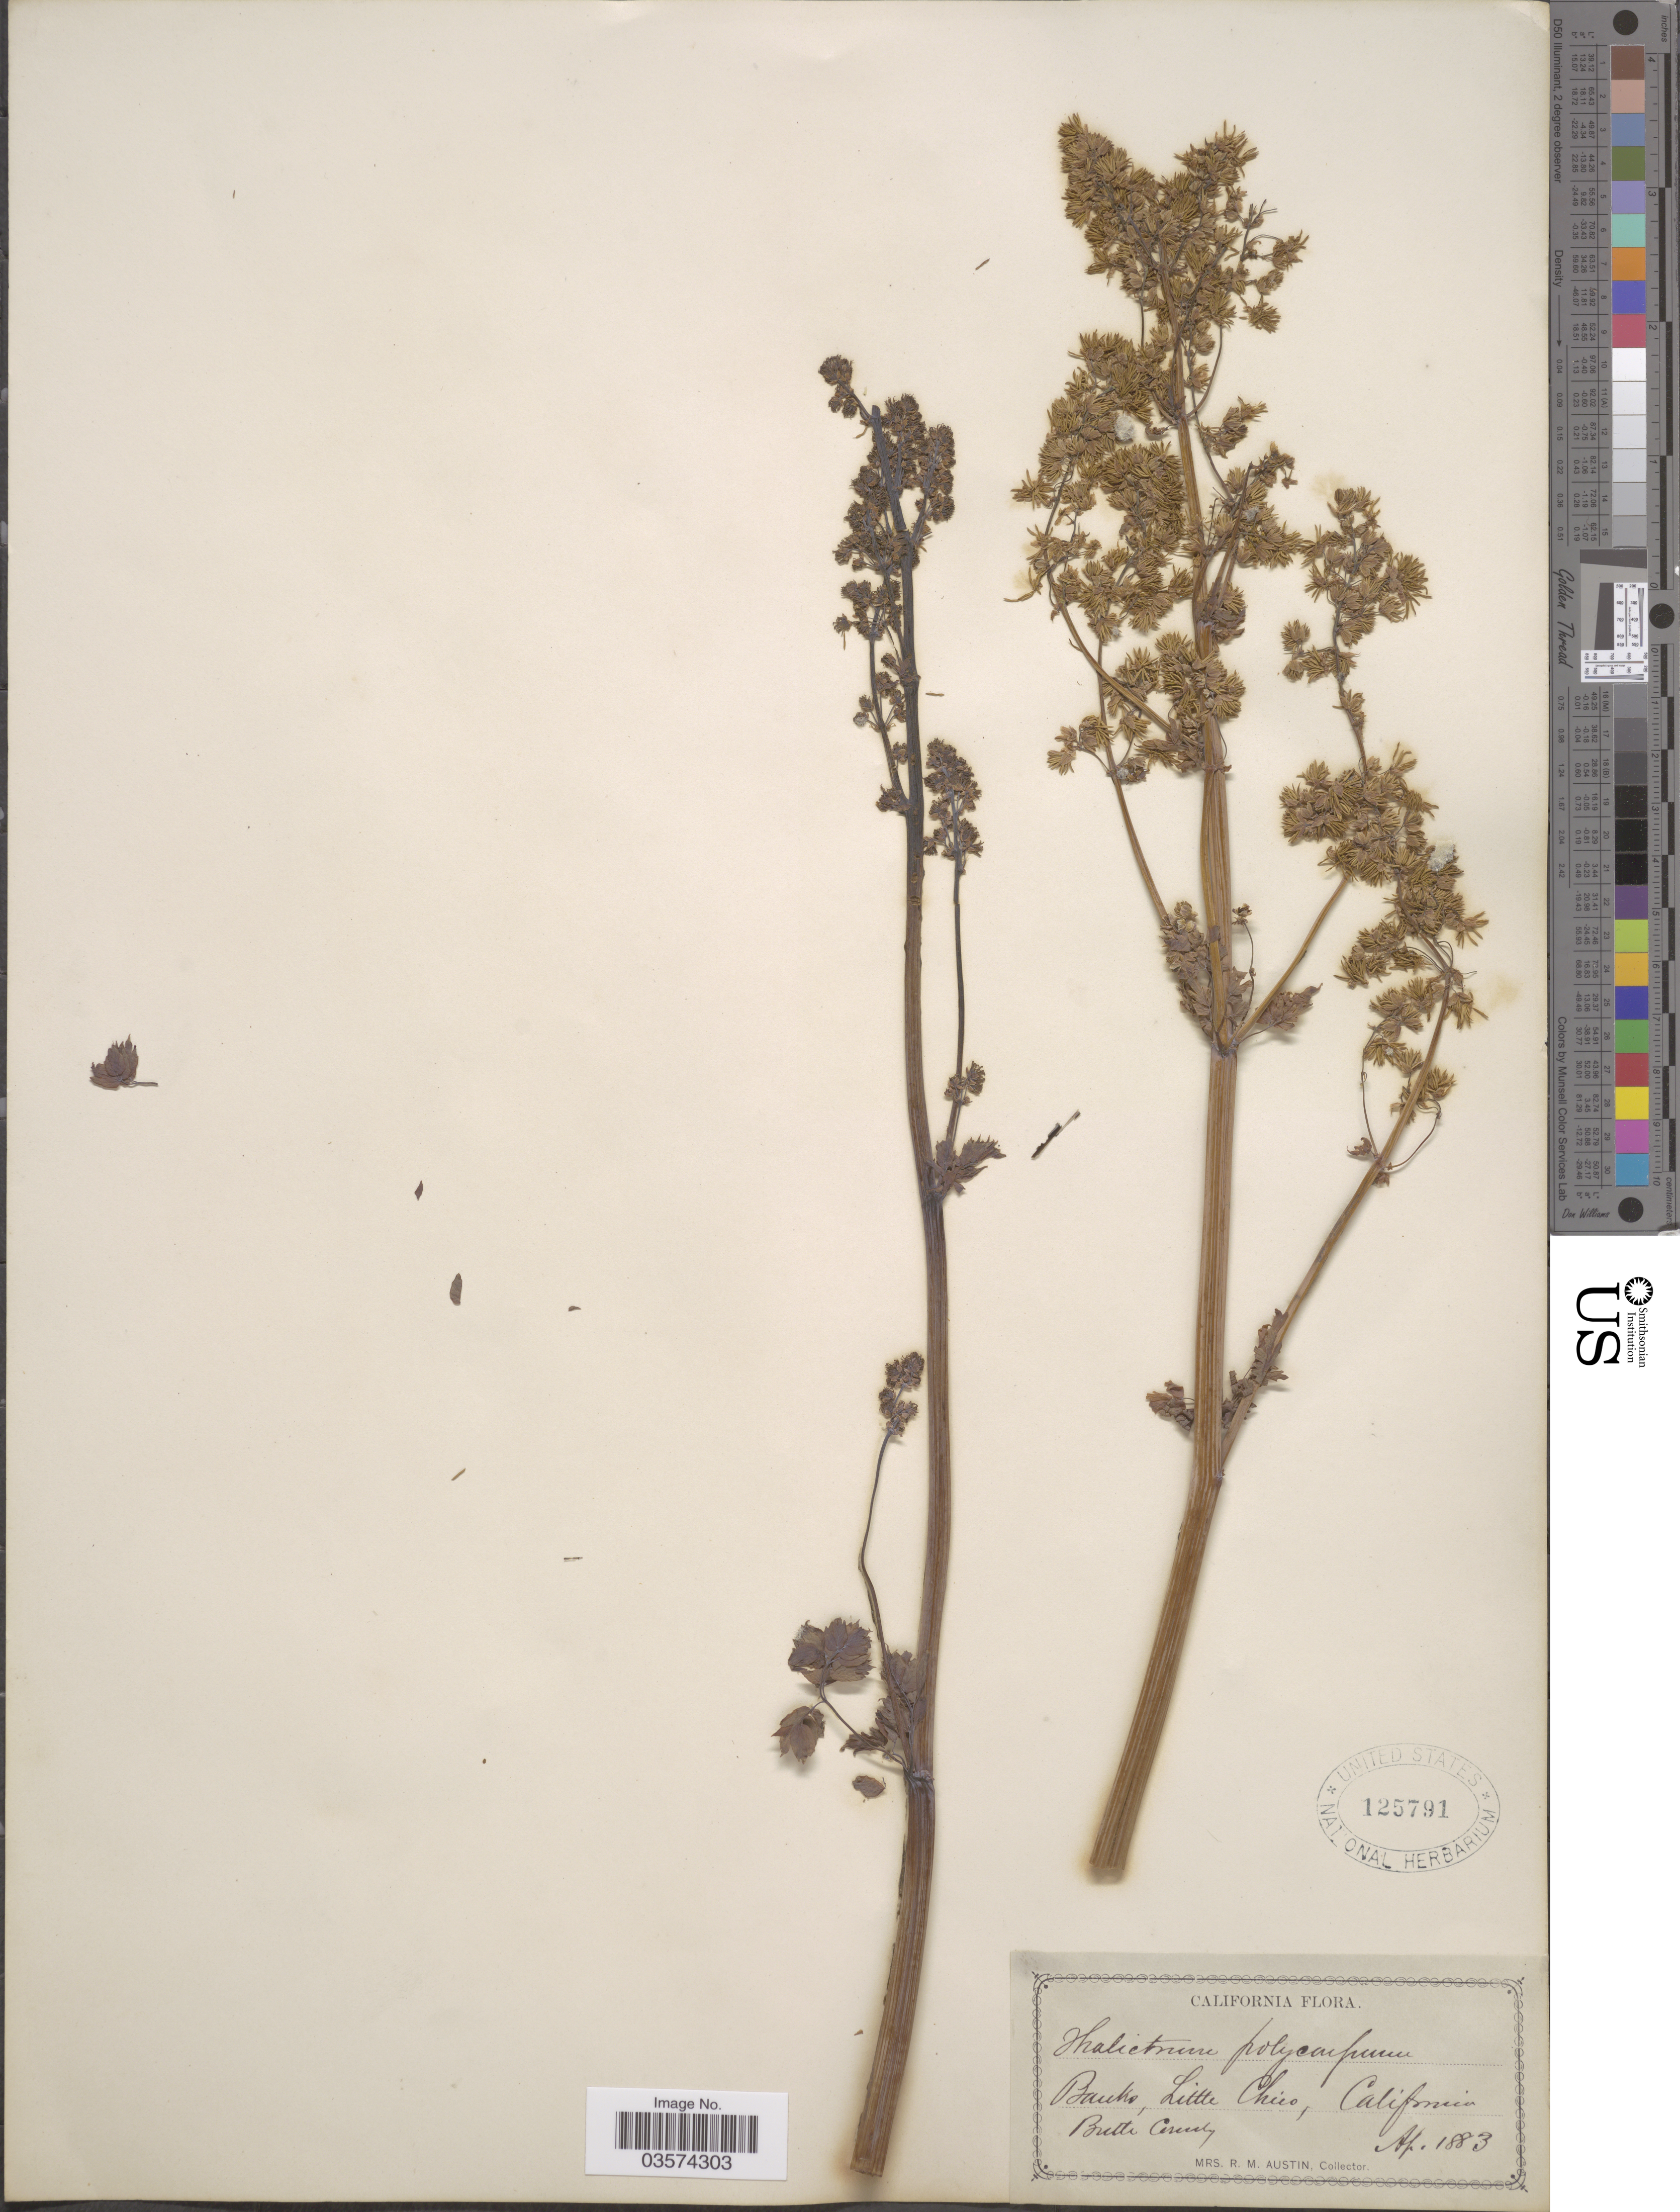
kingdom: Plantae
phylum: Tracheophyta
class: Magnoliopsida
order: Ranunculales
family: Ranunculaceae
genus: Thalictrum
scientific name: Thalictrum polycarpum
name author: (Torr.) S. Watson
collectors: R. Austin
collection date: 1883-04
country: United States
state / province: California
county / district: Butte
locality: Banks, Little Chico. Butte County.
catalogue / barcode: US 125791